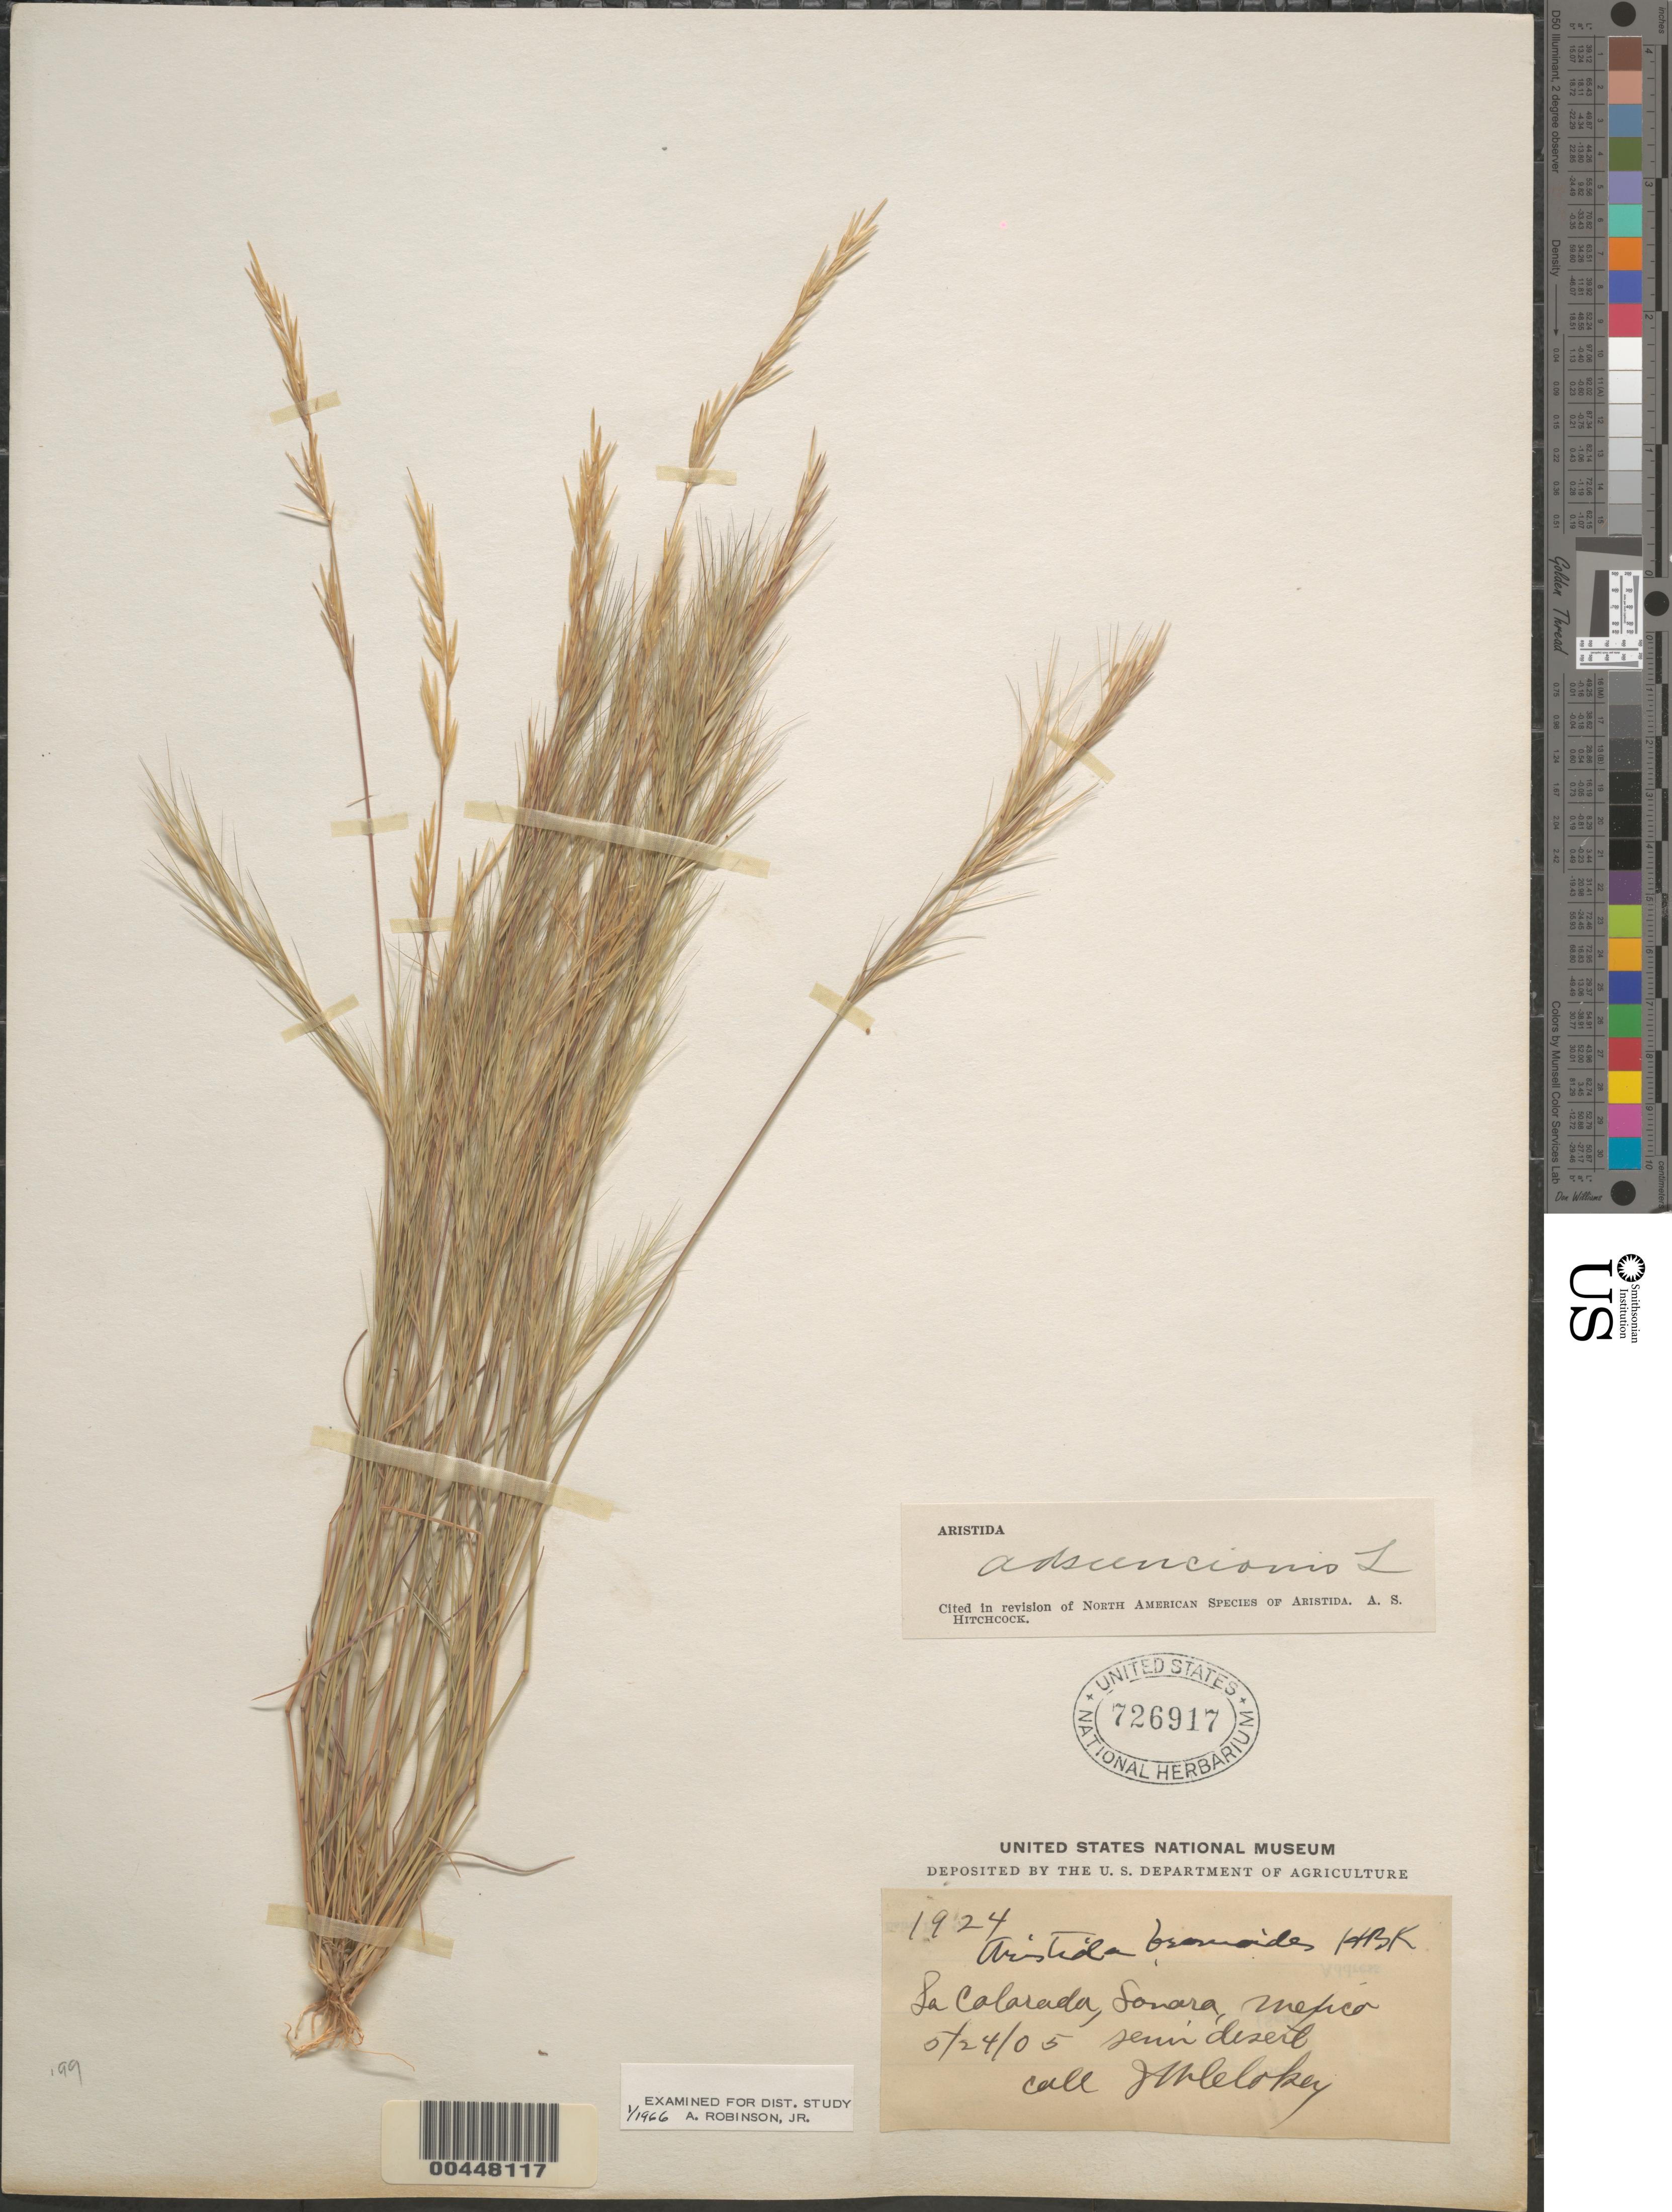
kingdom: Plantae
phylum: Tracheophyta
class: Liliopsida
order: Poales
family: Poaceae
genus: Aristida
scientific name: Aristida adscensionis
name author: L.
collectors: -. Illegible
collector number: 1924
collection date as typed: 24 May 1905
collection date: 1905-05-24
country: Mexico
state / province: Sonora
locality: la Colorada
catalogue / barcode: US 726917